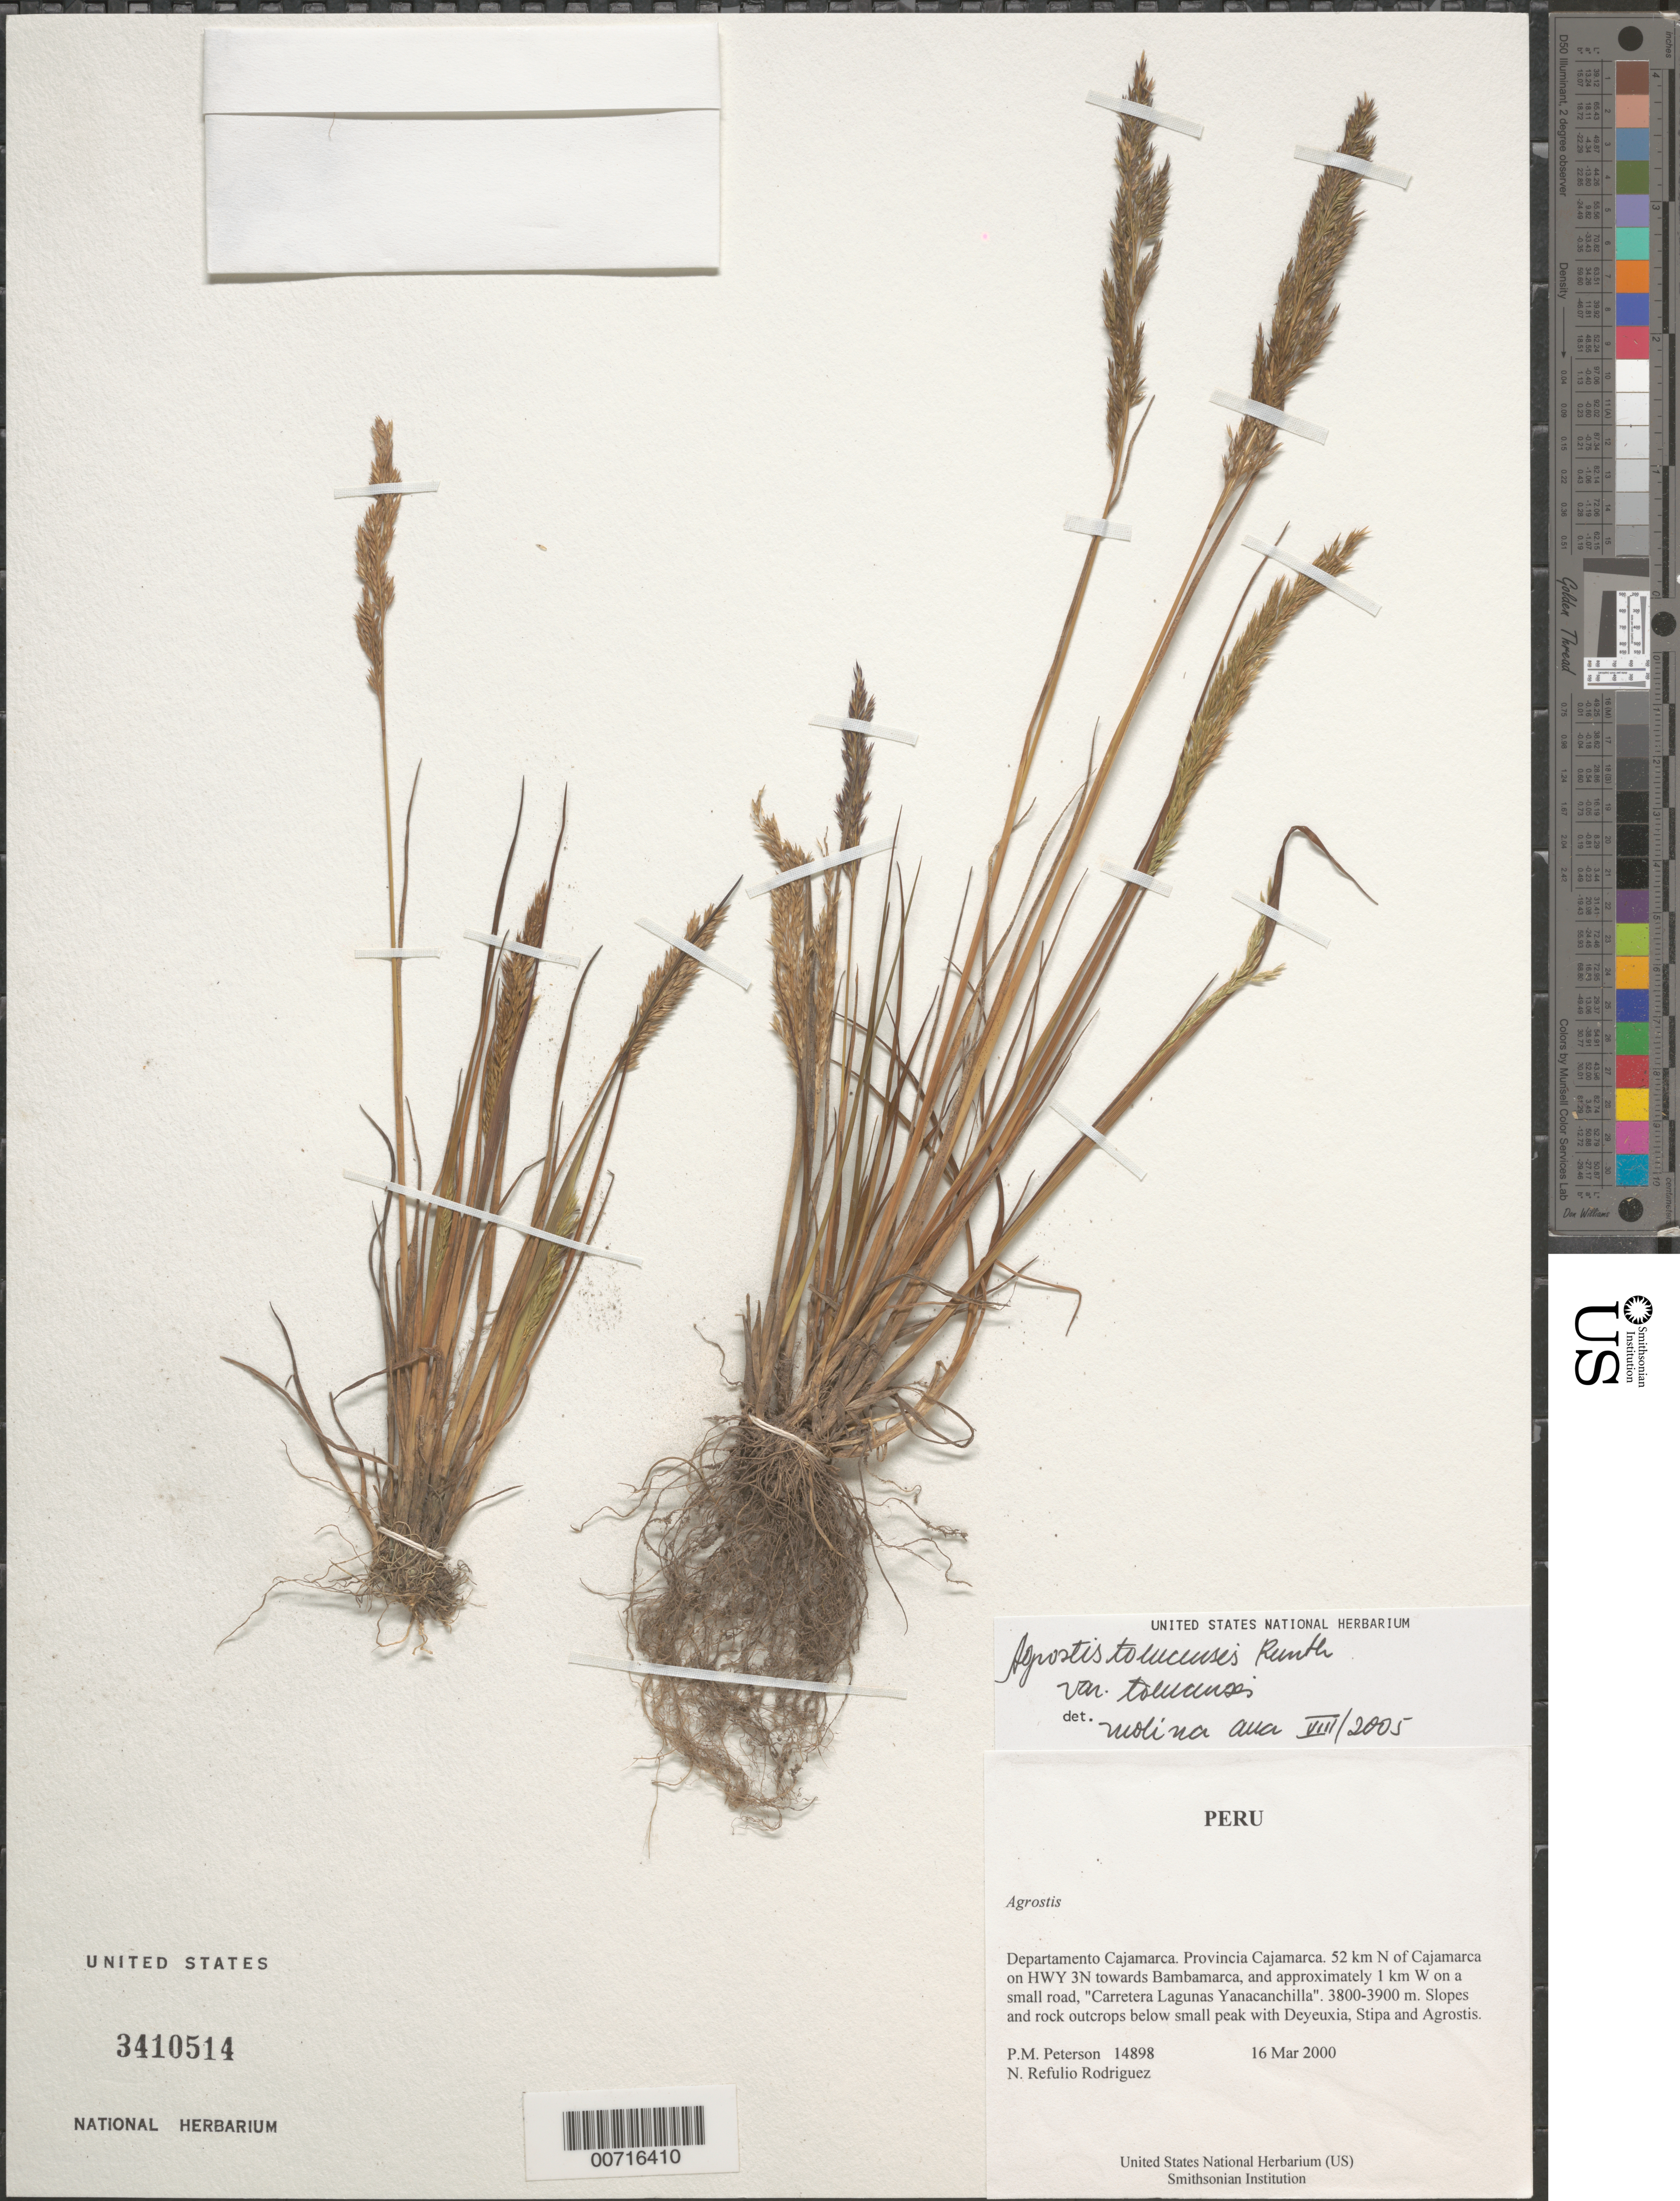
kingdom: Plantae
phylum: Tracheophyta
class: Liliopsida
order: Poales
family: Poaceae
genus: Agrostis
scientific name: Agrostis tolucensis var. tolucensis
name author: Kunth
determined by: Molina, Ana M. de R.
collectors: P. M. Peterson & N. Refulio-Rodríguez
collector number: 14898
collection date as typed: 16 Mar 2000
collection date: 2000-03-16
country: Peru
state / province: Cajamarca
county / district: Cajamarca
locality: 52 km N of Cajamarca on HWY 3N towards Bambamarca, and approximately 1 km W on a small road, "Carretera Lagunas Yanacanchilla".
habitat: Slopes and rock outcrops below small peak with Deyeuxia, Stipa and Agrostis.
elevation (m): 3800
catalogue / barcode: US 3410514